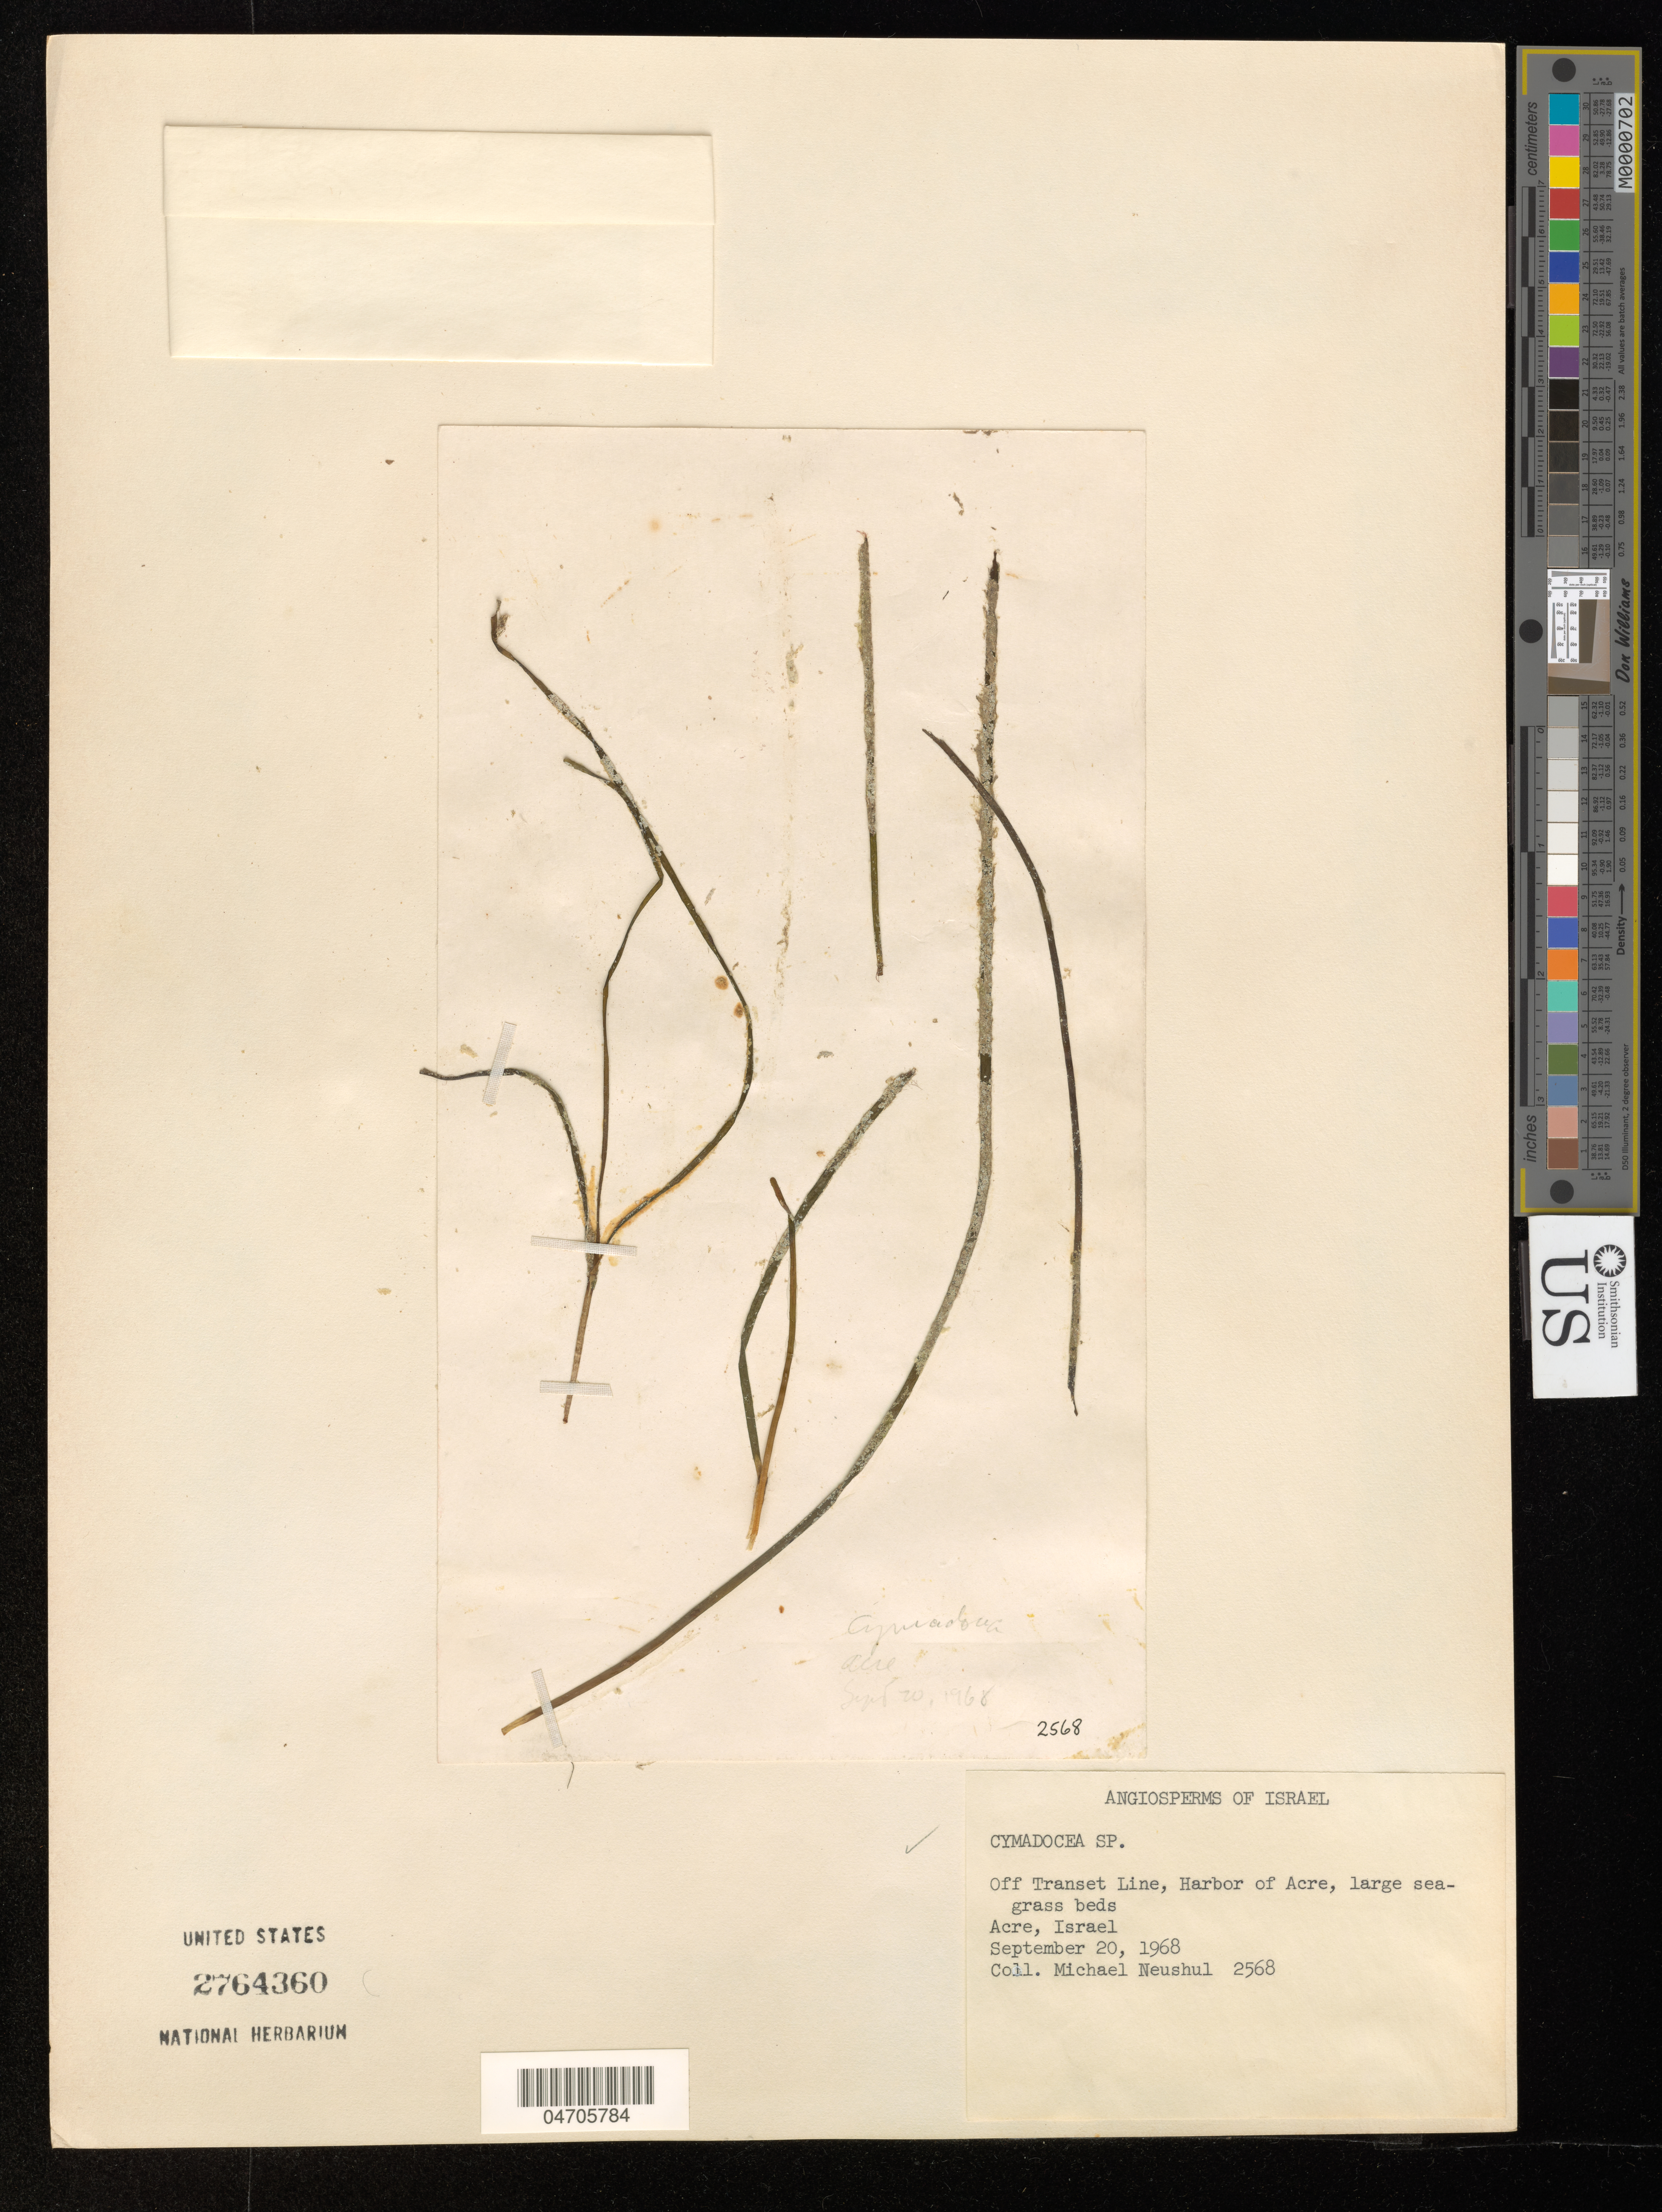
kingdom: Plantae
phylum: Tracheophyta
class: Liliopsida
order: Alismatales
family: Cymodoceaceae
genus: Cymodocea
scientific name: Cymodocea sp.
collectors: M. Neushul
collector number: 2568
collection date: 1968-09-20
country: Israel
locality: Off Transet Line, Harbor of Acre. Acre.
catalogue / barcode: US 2764360